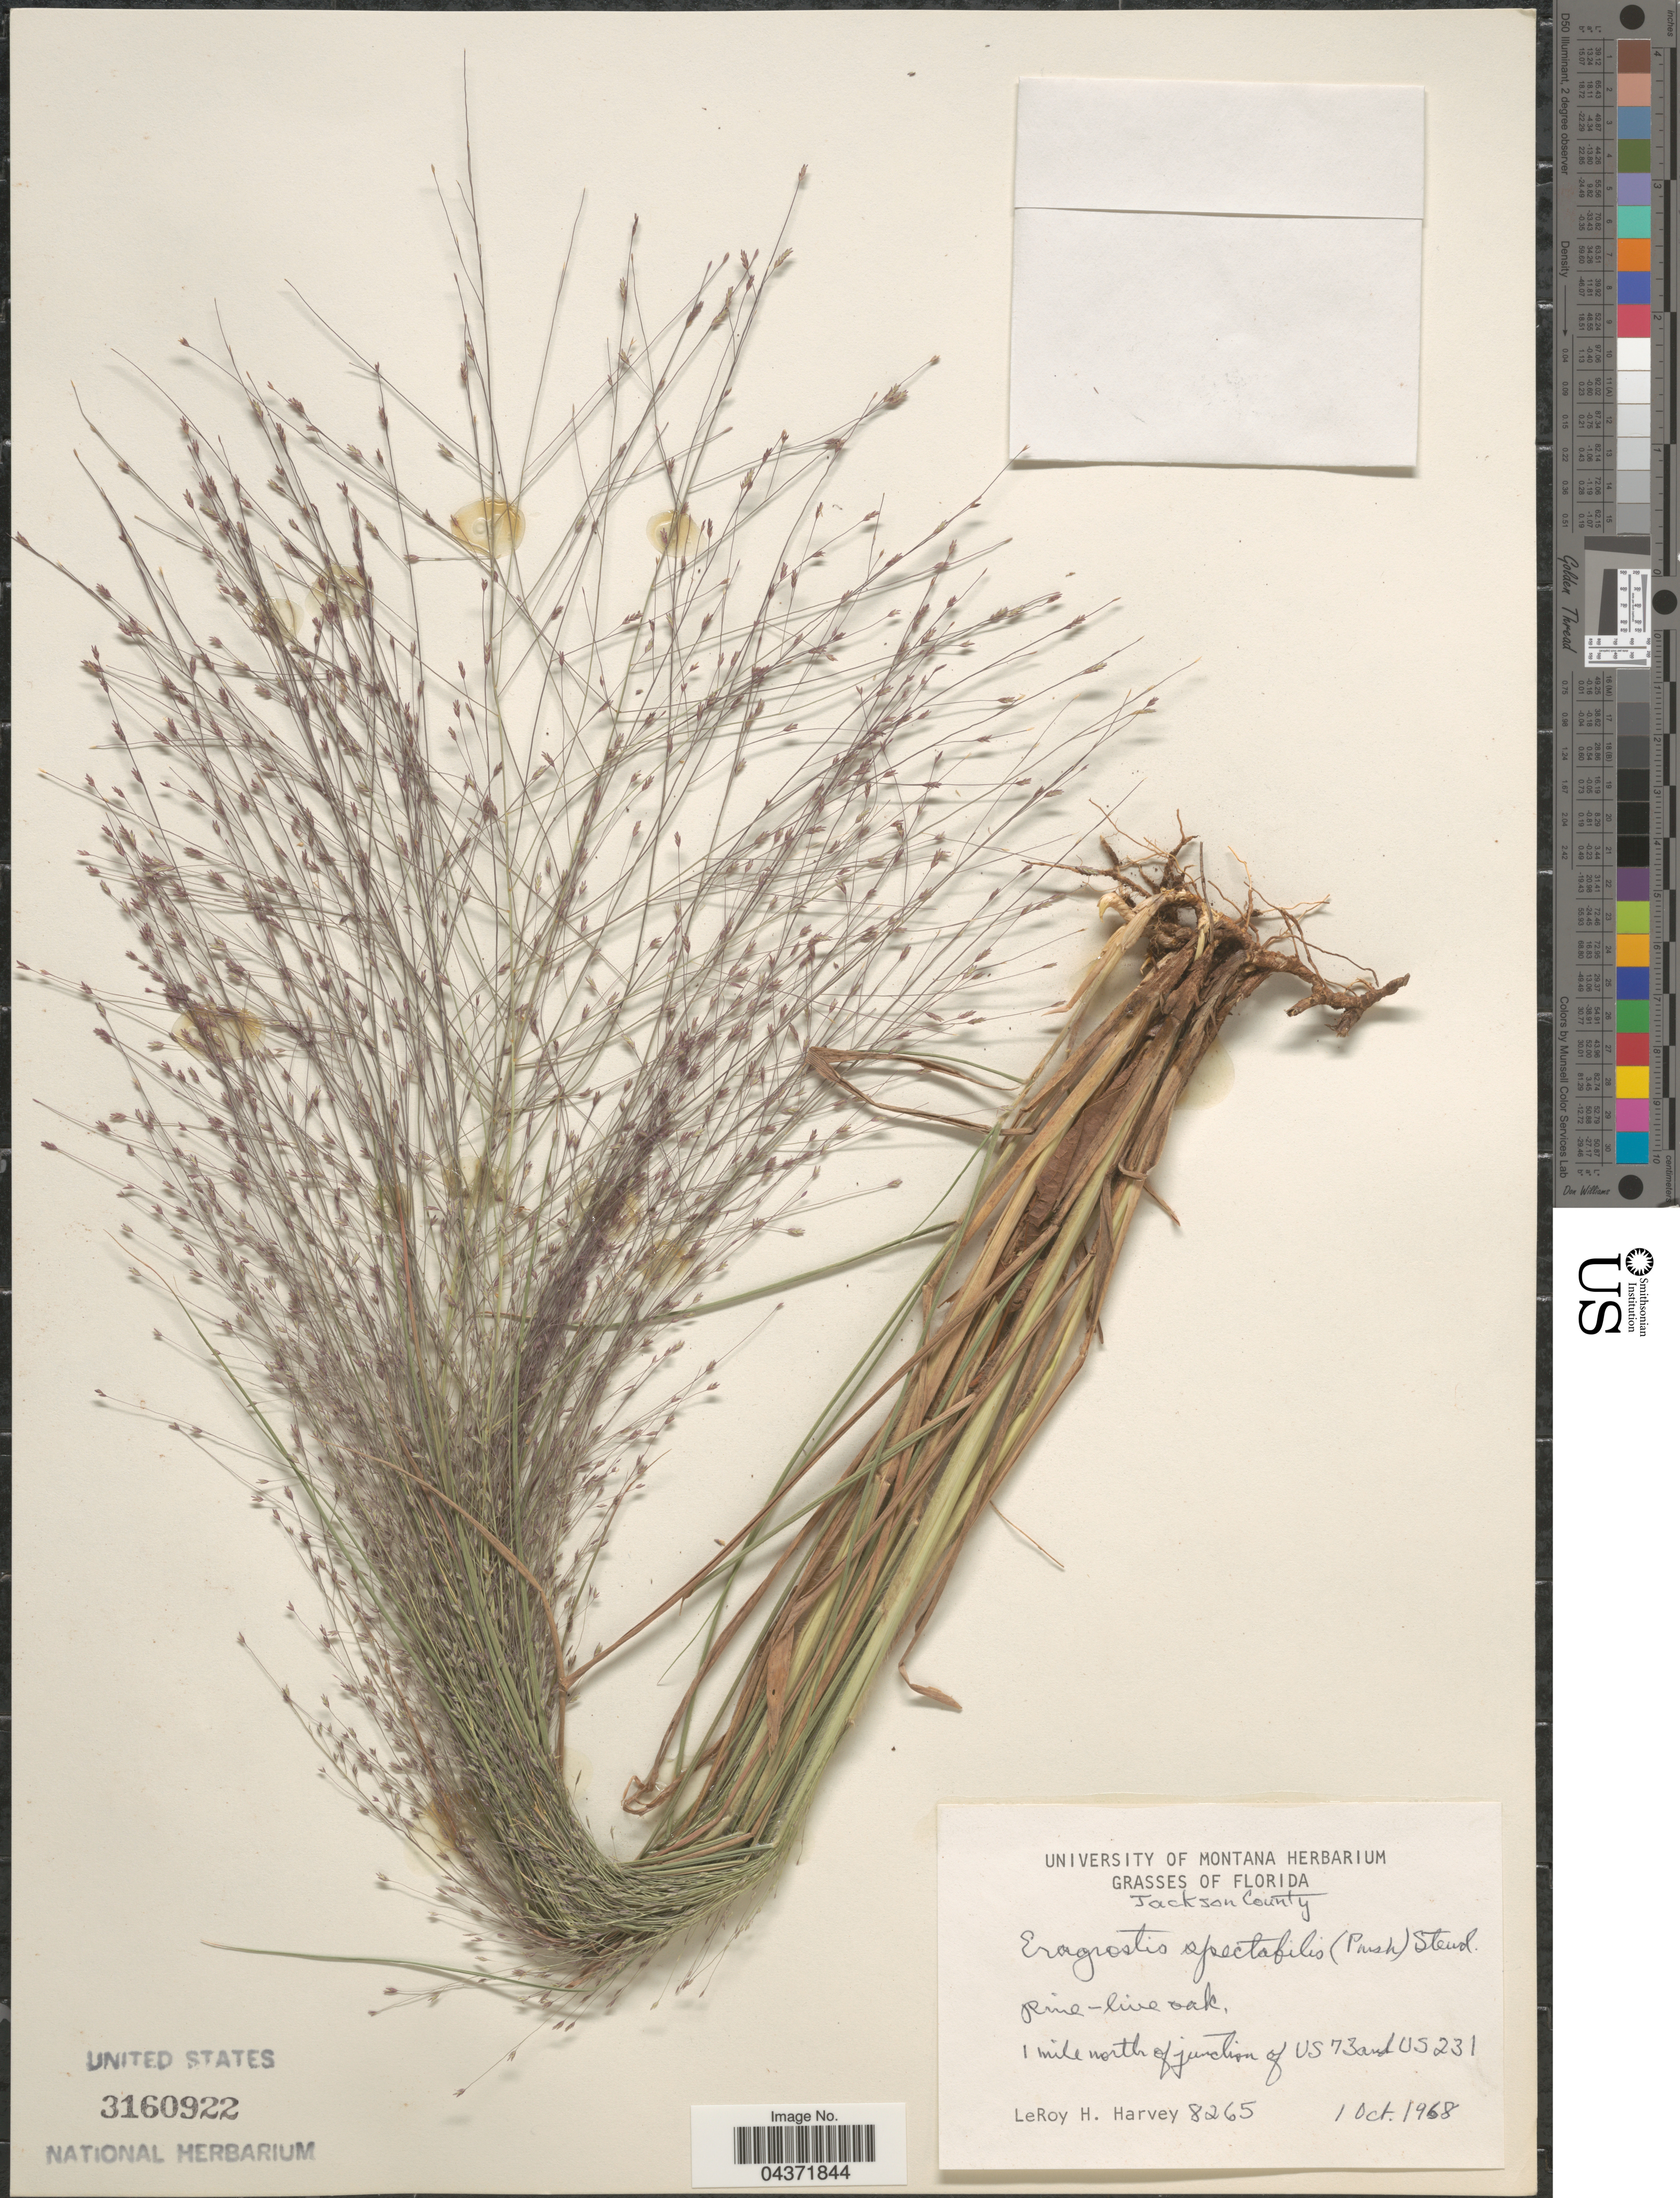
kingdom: Plantae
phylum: Tracheophyta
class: Liliopsida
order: Poales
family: Poaceae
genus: Eragrostis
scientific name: Eragrostis spectabilis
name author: (Pursh) Steud.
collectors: L. H. Harvey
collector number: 8265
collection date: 1968-10-01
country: United States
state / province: Florida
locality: Jackson County. 1 mile north of junction of US 73 and US 231.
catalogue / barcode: US 3160922